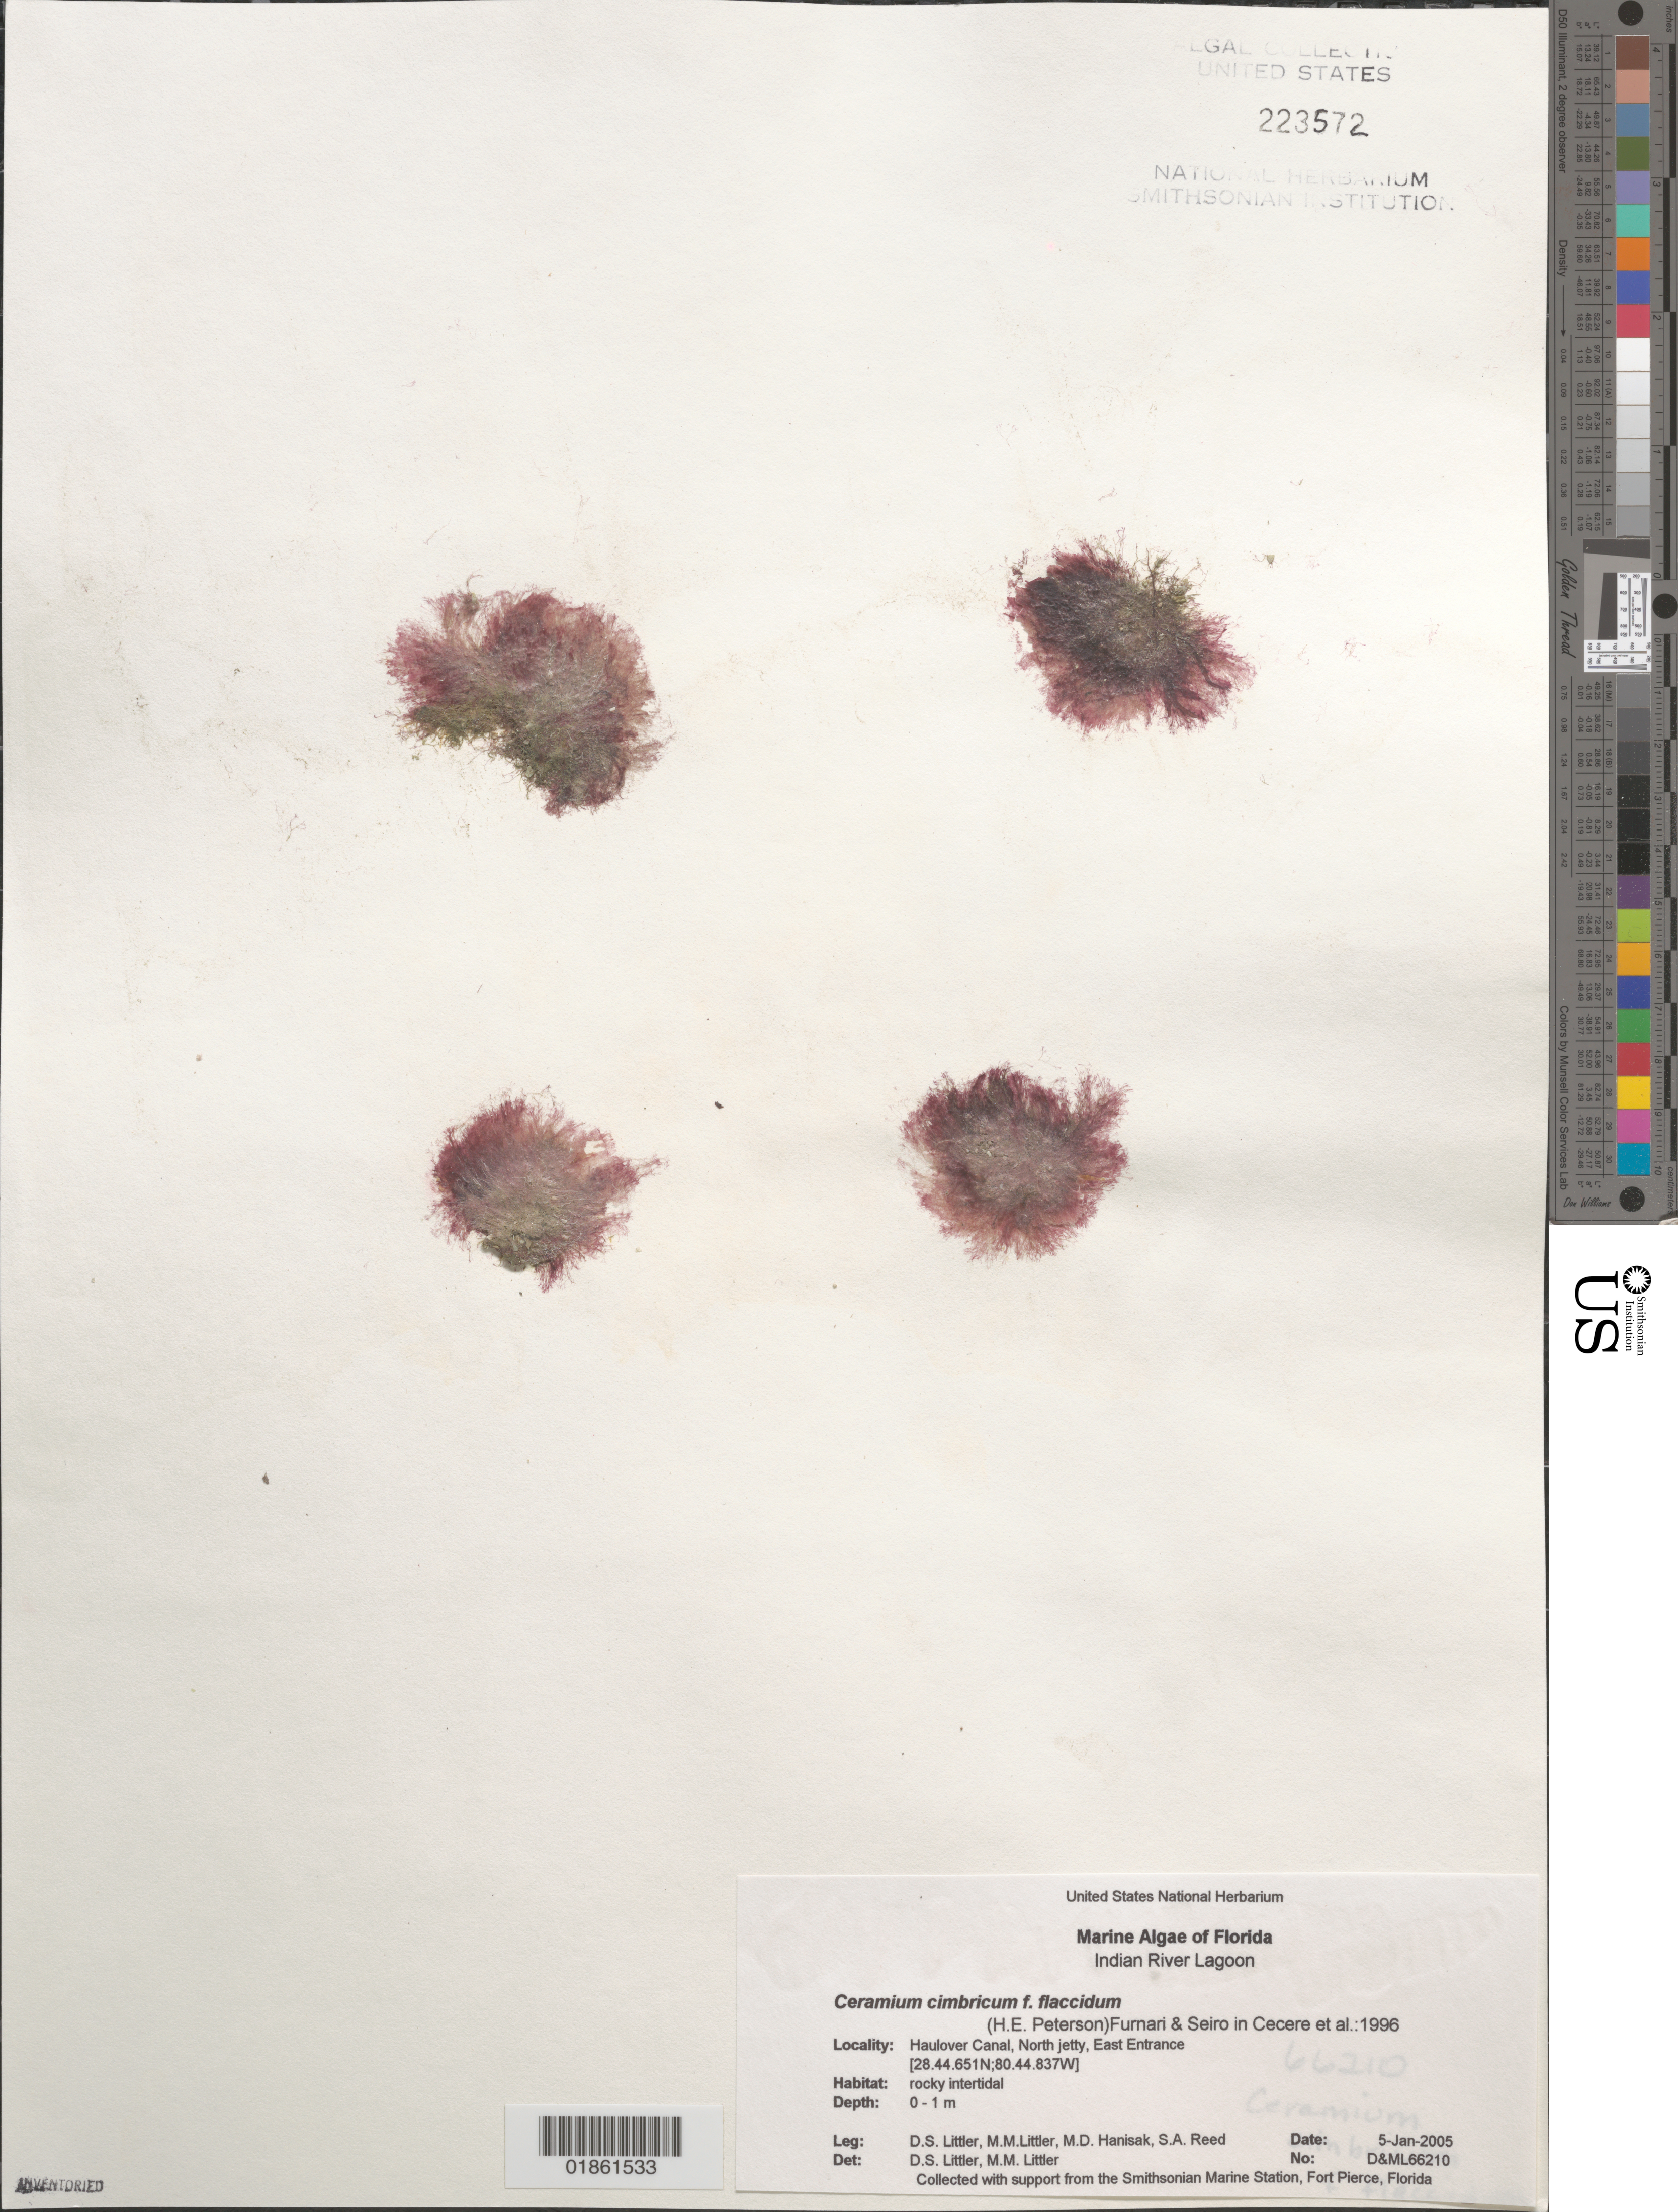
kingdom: Plantae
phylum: Rhodophyta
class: Florideophyceae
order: Ceramiales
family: Ceramiaceae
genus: Ceramium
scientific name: Ceramium cimbricum f. flaccidum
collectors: D. S. Littler, M. Hanisak & S. Reed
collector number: D&ML66210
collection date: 2005-01-05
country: United States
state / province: Florida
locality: Indian River Lagoon. Haulover Canal, North jetty, East Entrance.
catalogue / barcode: US 223572